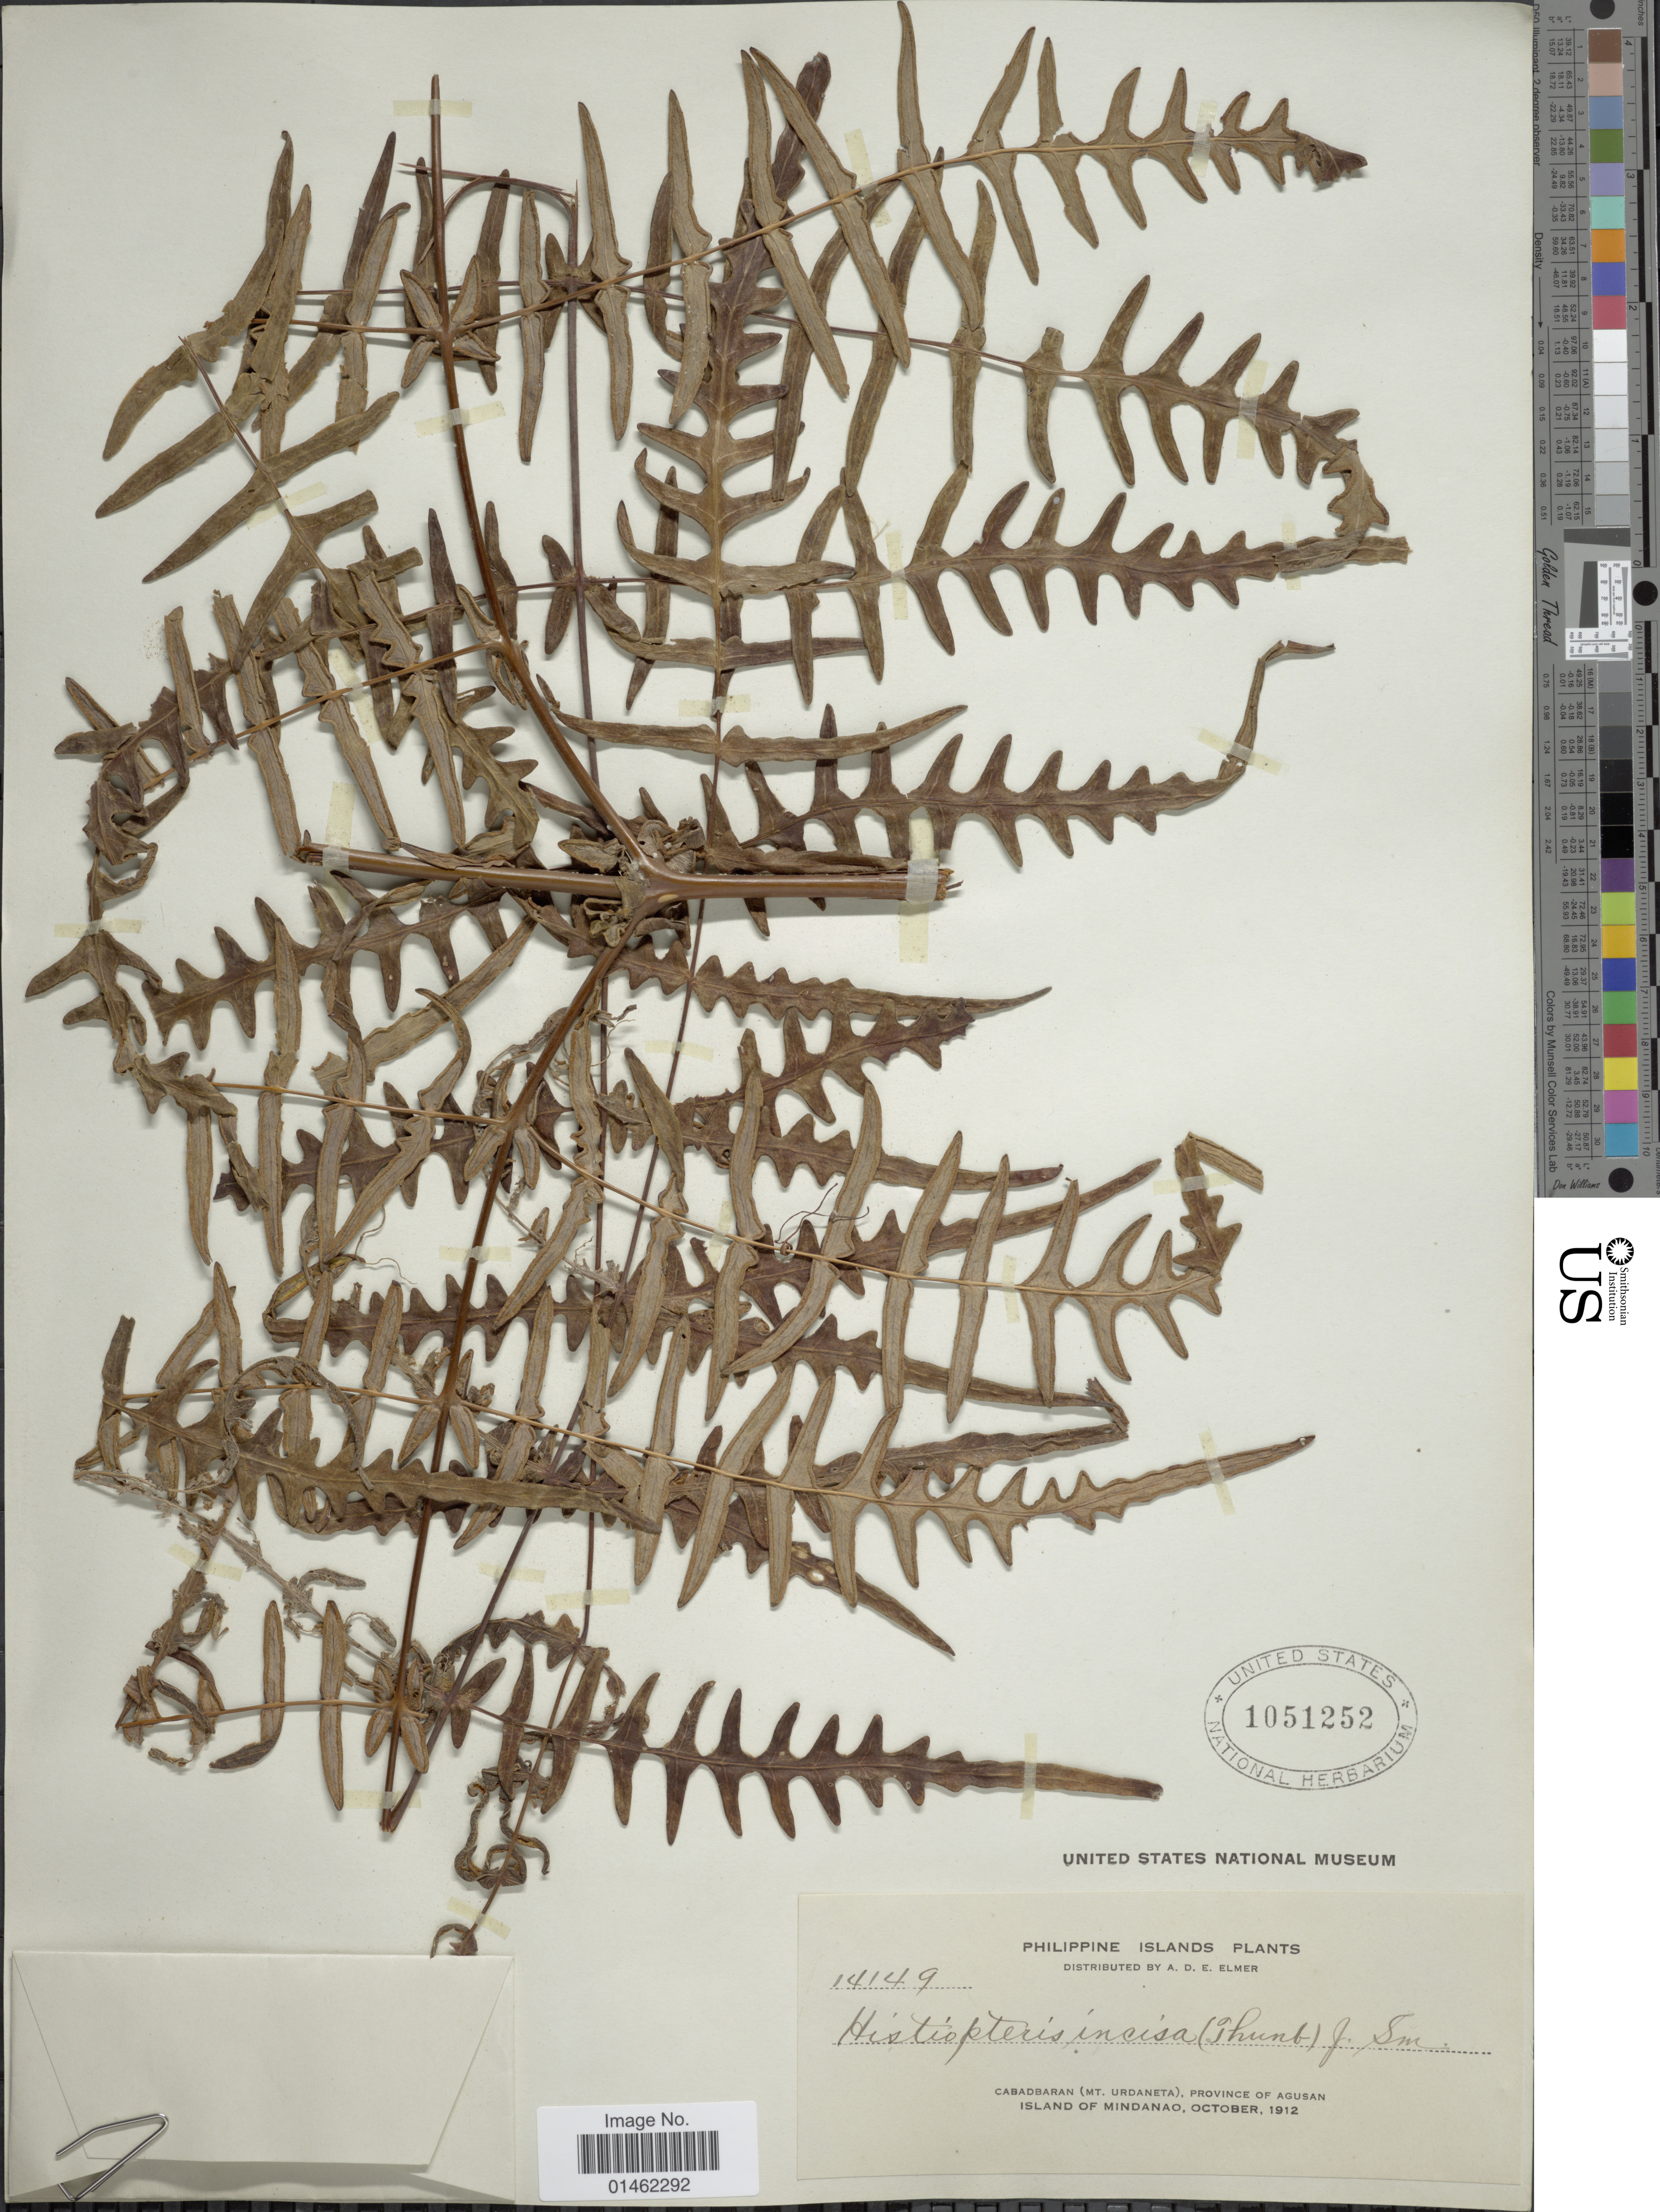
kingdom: Plantae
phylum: Tracheophyta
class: Polypodiopsida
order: Polypodiales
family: Dennstaedtiaceae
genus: Histiopteris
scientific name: Histiopteris incisa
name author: (Thunb.) J. Sm.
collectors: A. D. E. Elmer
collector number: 14149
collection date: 1912-10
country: Philippines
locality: Cabadbaran (Mt Urdaneta), Province of Agusan, Island of Mindanao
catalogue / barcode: US 1051252